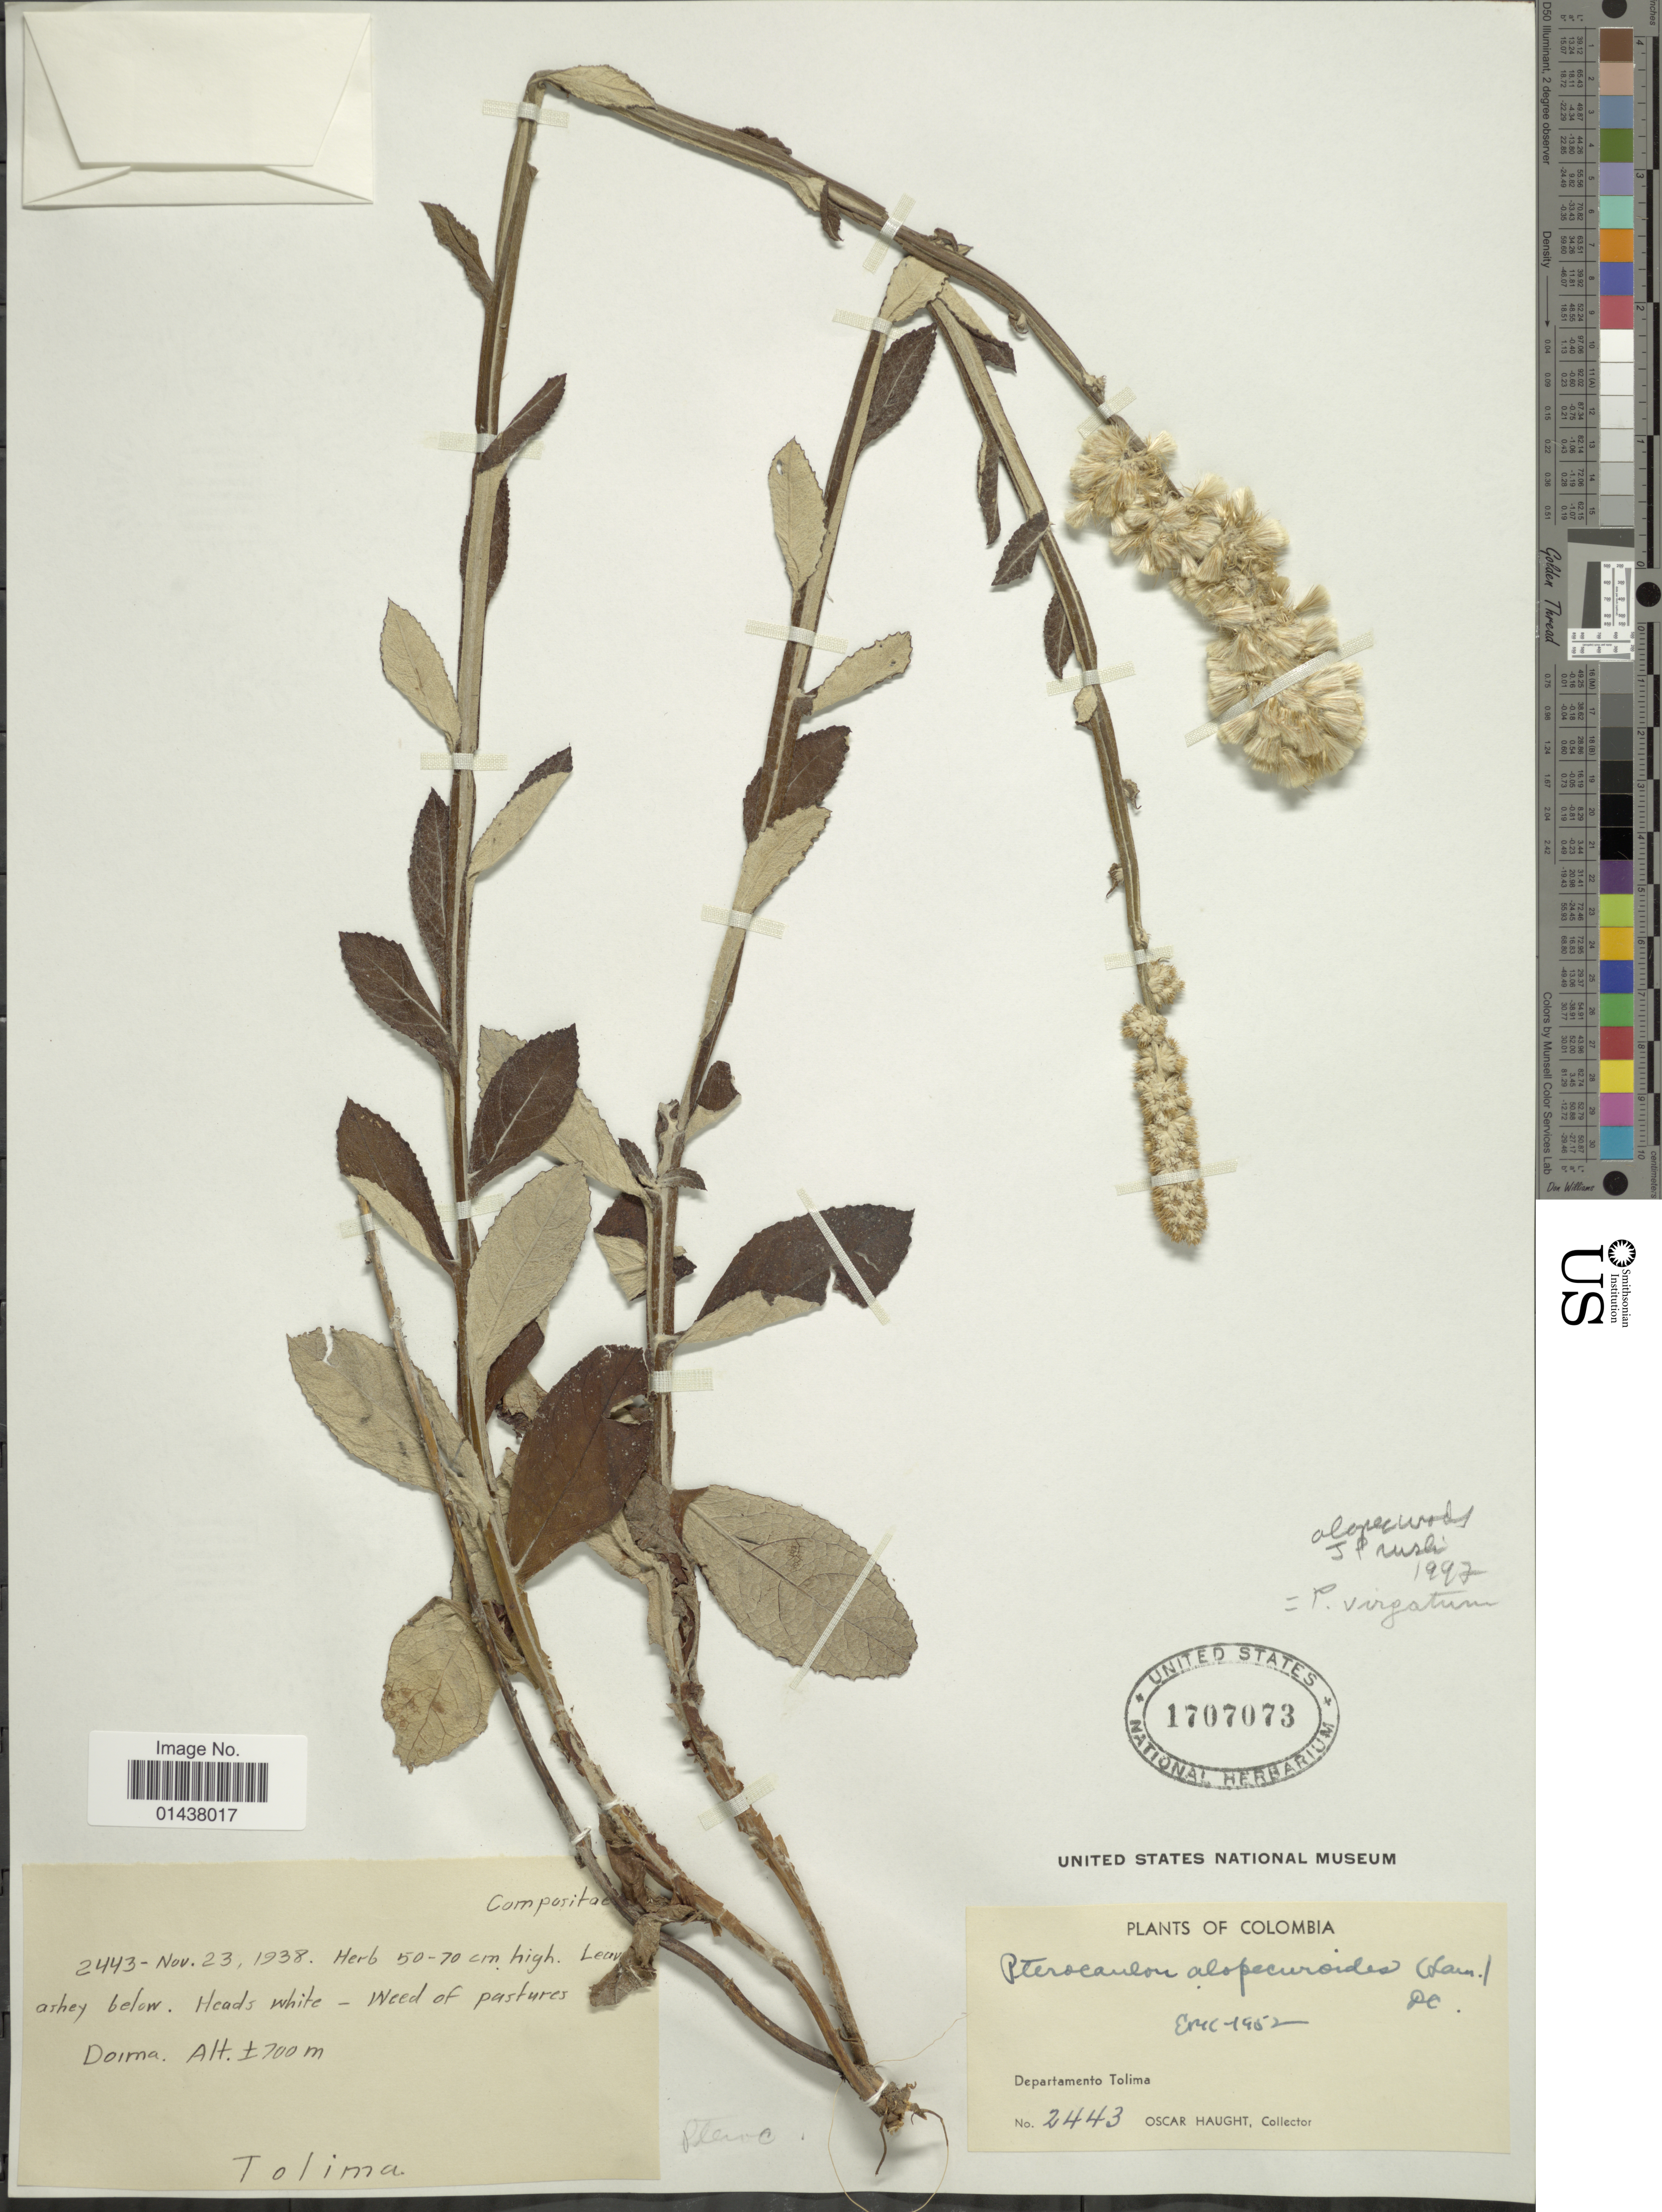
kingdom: Plantae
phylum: Tracheophyta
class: Magnoliopsida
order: Asterales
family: Asteraceae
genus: Pterocaulon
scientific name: Pterocaulon alopecuroides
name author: (Lam.) DC.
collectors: O. L. Haught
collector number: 2443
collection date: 1938-11-23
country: Colombia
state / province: Tolima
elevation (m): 700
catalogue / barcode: US 1707073